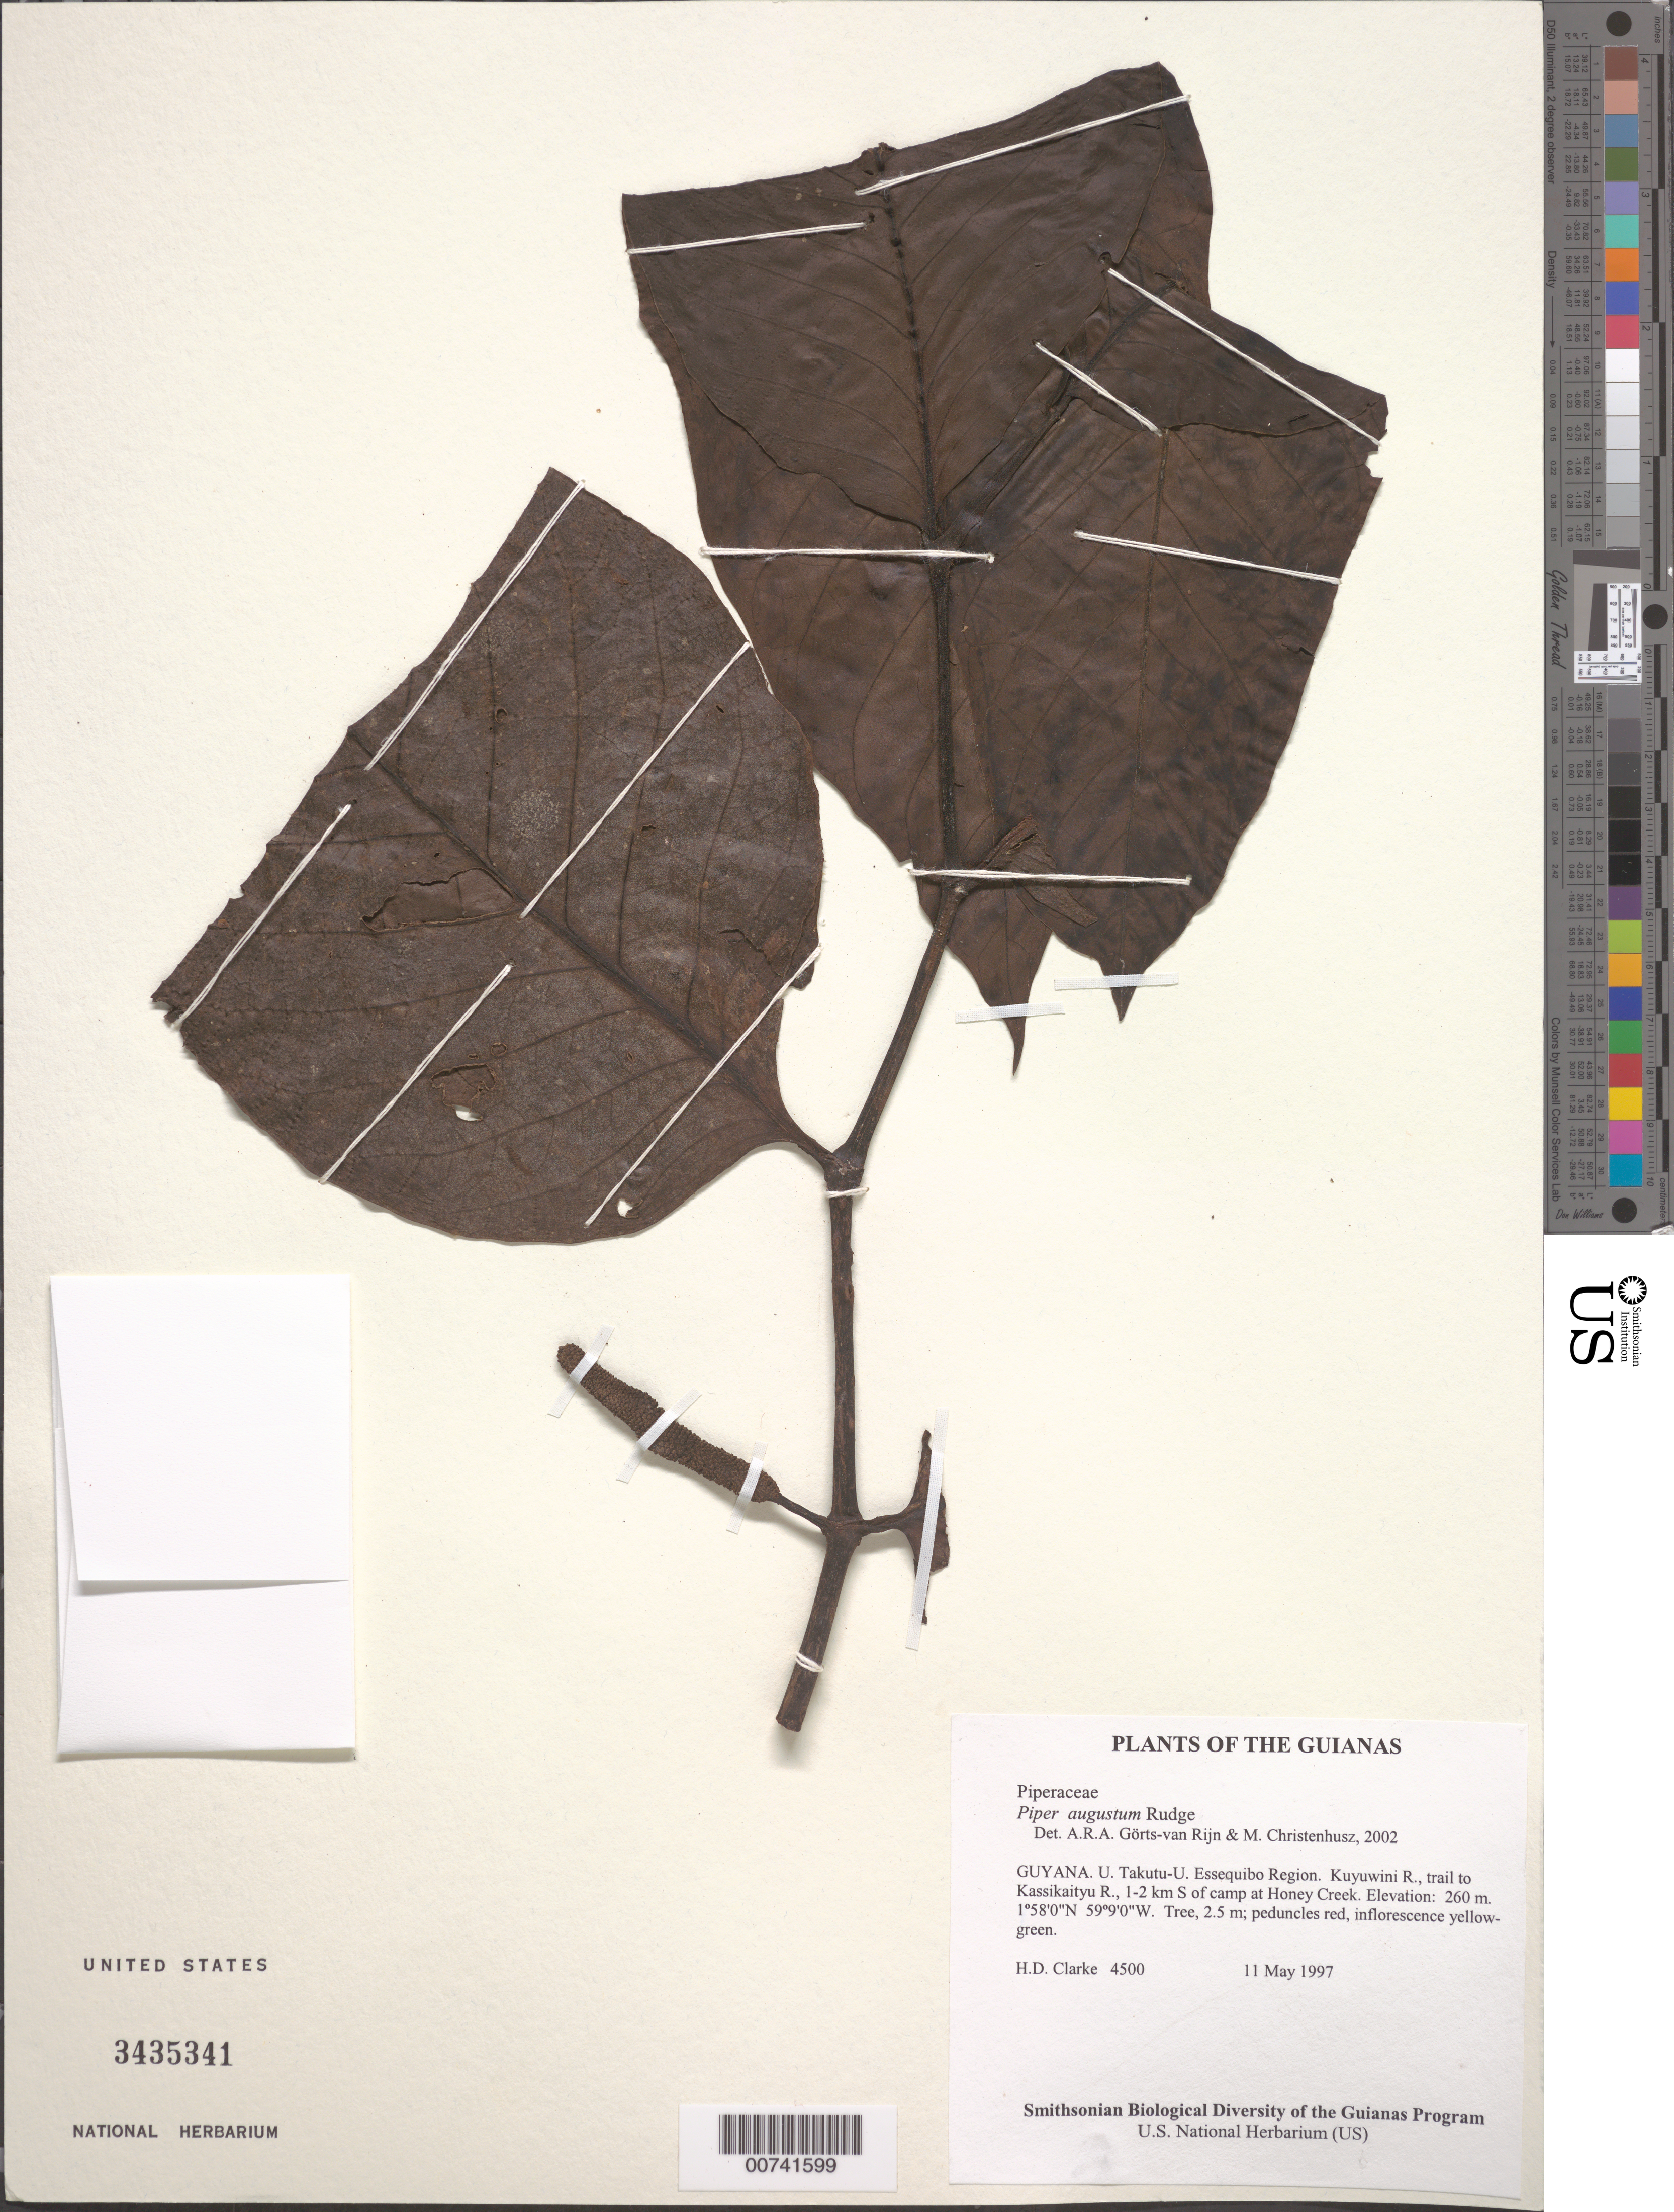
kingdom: Plantae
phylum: Tracheophyta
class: Magnoliopsida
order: Piperales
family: Piperaceae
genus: Piper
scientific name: Piper augustum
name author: Rudge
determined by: Görts-van Rijn, A. R.; Christenhusz, M. J.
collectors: H. D. Clarke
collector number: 4500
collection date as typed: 11 May 1997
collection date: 1997-05-11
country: Guyana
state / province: U. Takutu-U. Essequibo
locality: Kuyuwini R., trail to Kassikaityu R., 1-2 km S of camp at Honey Creek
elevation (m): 260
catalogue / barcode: US 3435341